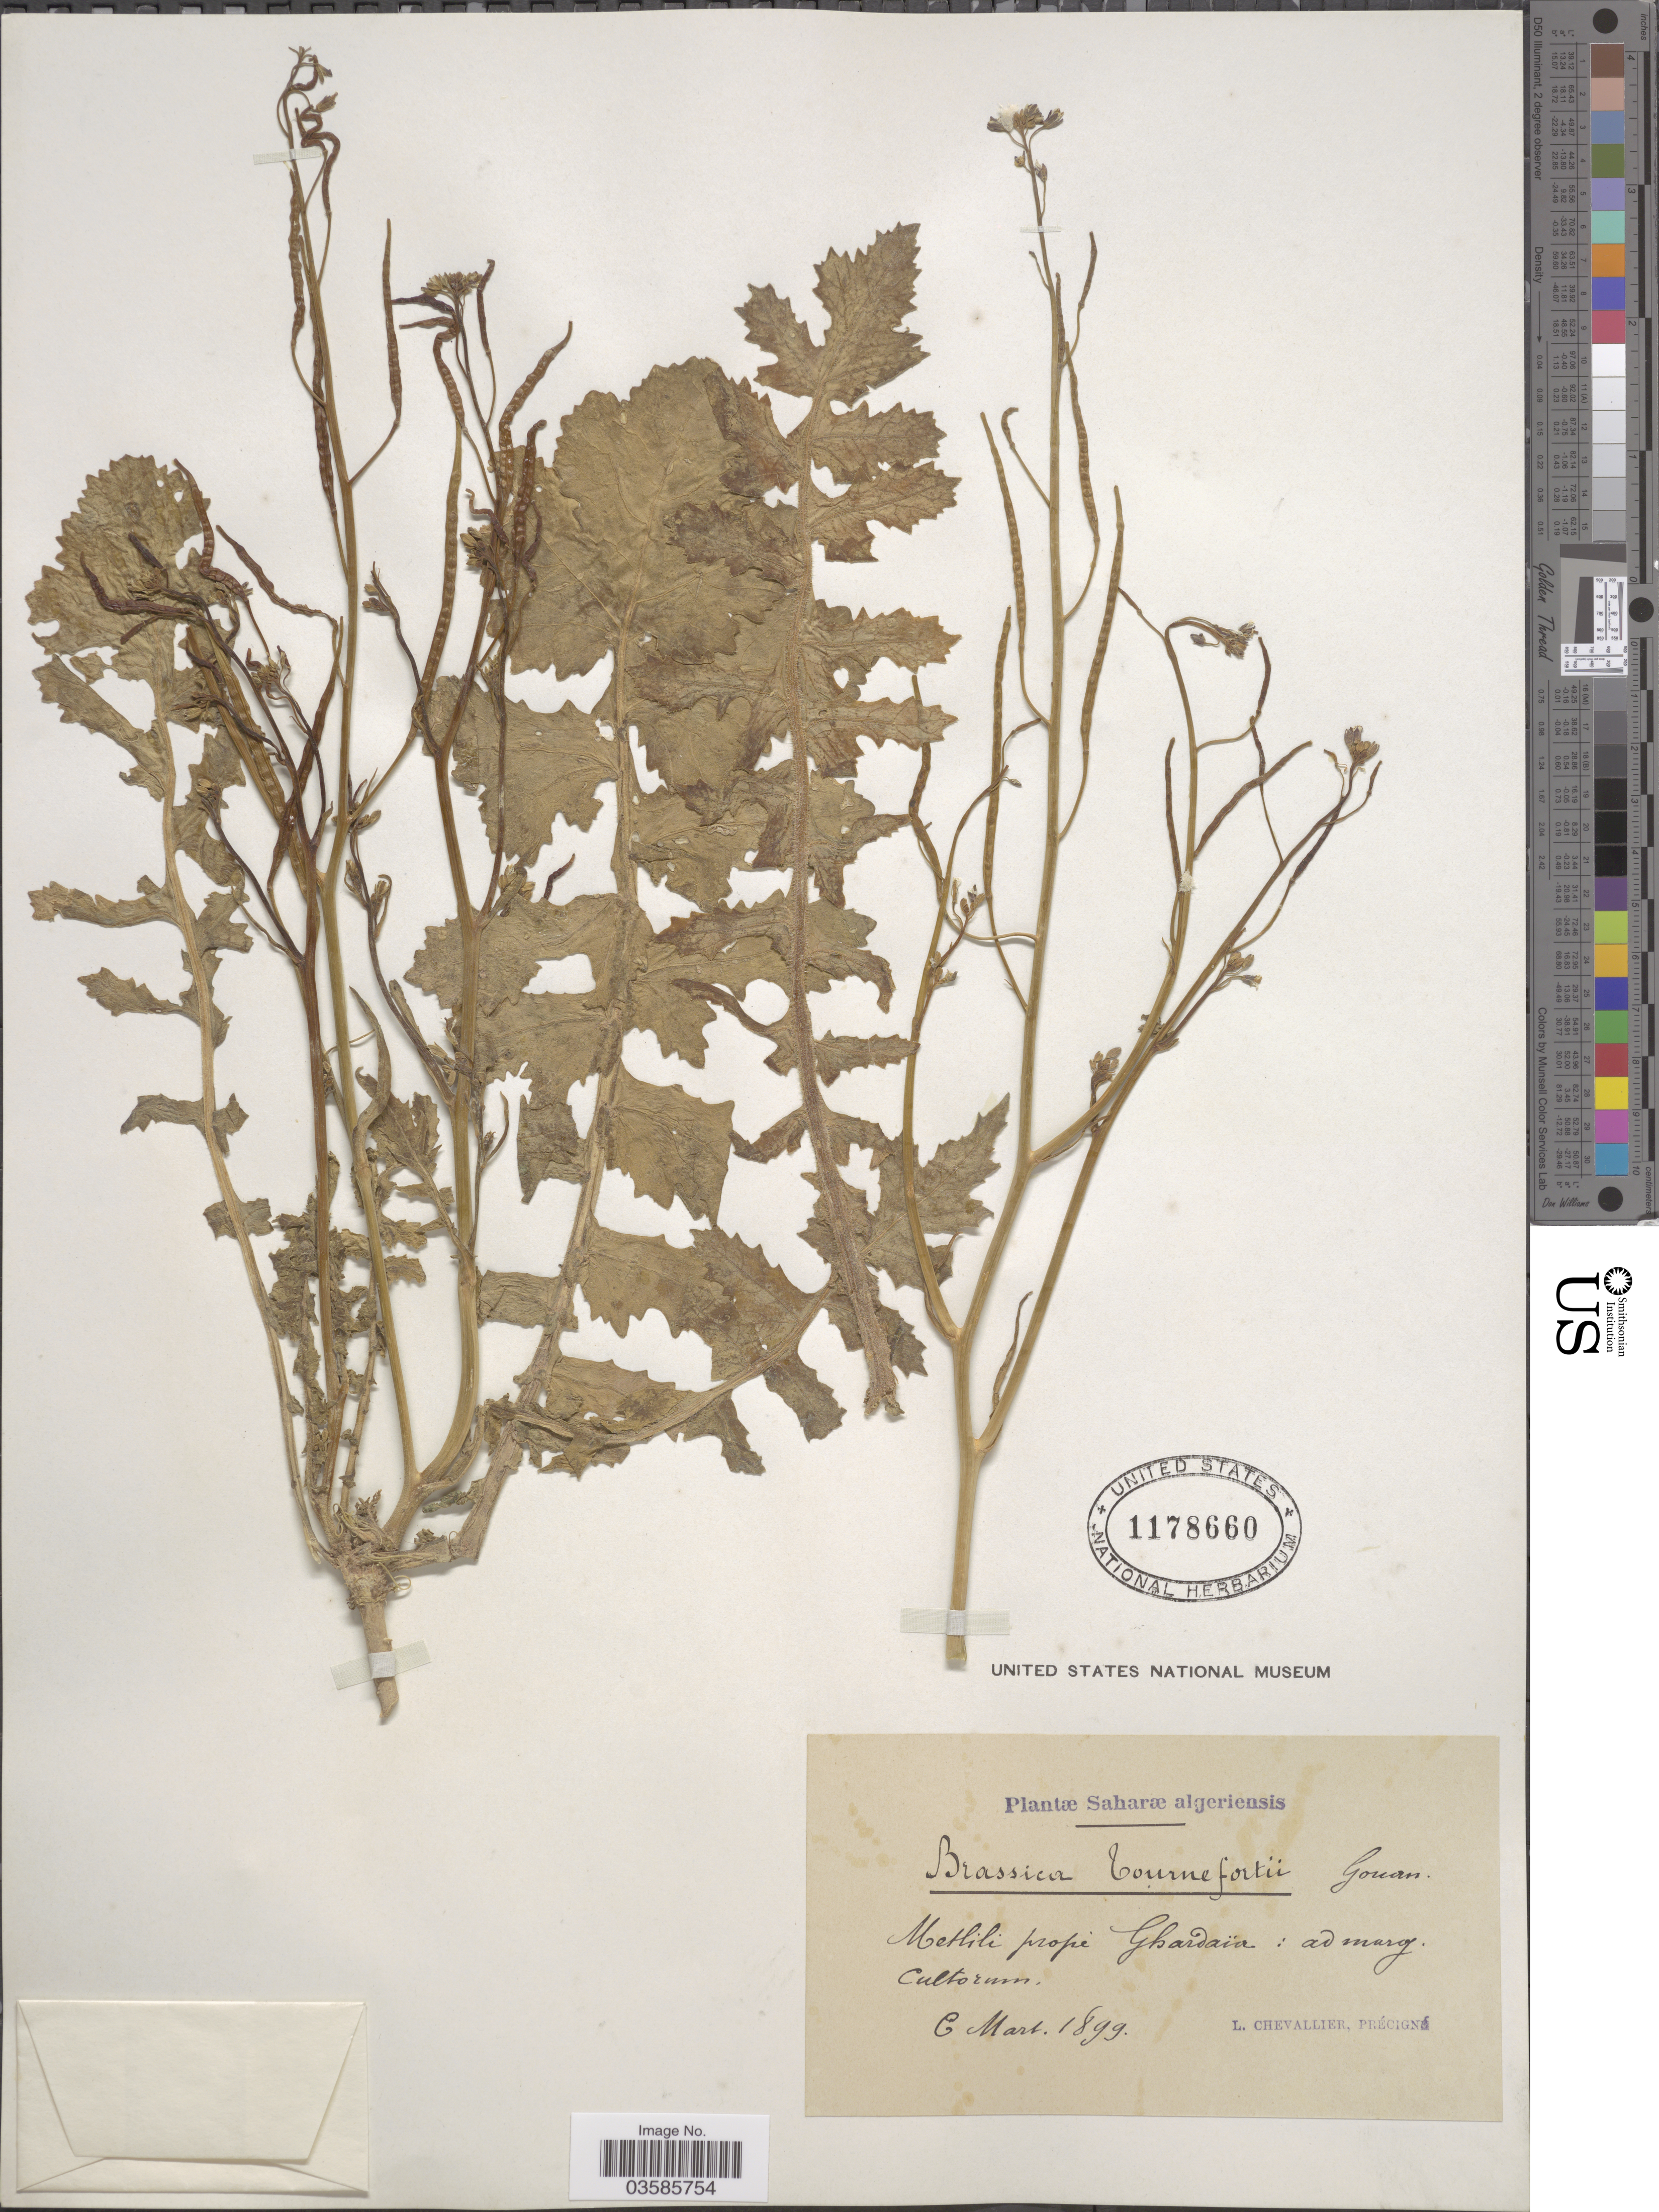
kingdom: Plantae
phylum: Tracheophyta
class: Magnoliopsida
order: Brassicales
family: Brassicaceae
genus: Brassica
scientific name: Brassica tournefortii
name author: Gouan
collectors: L. Chevallier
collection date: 1899-03-06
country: Algeria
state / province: Ghardaïa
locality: Saharæ algeriensis. Metlili prope Ghardaïa: ad marg. Cultorum.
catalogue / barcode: US 1178660